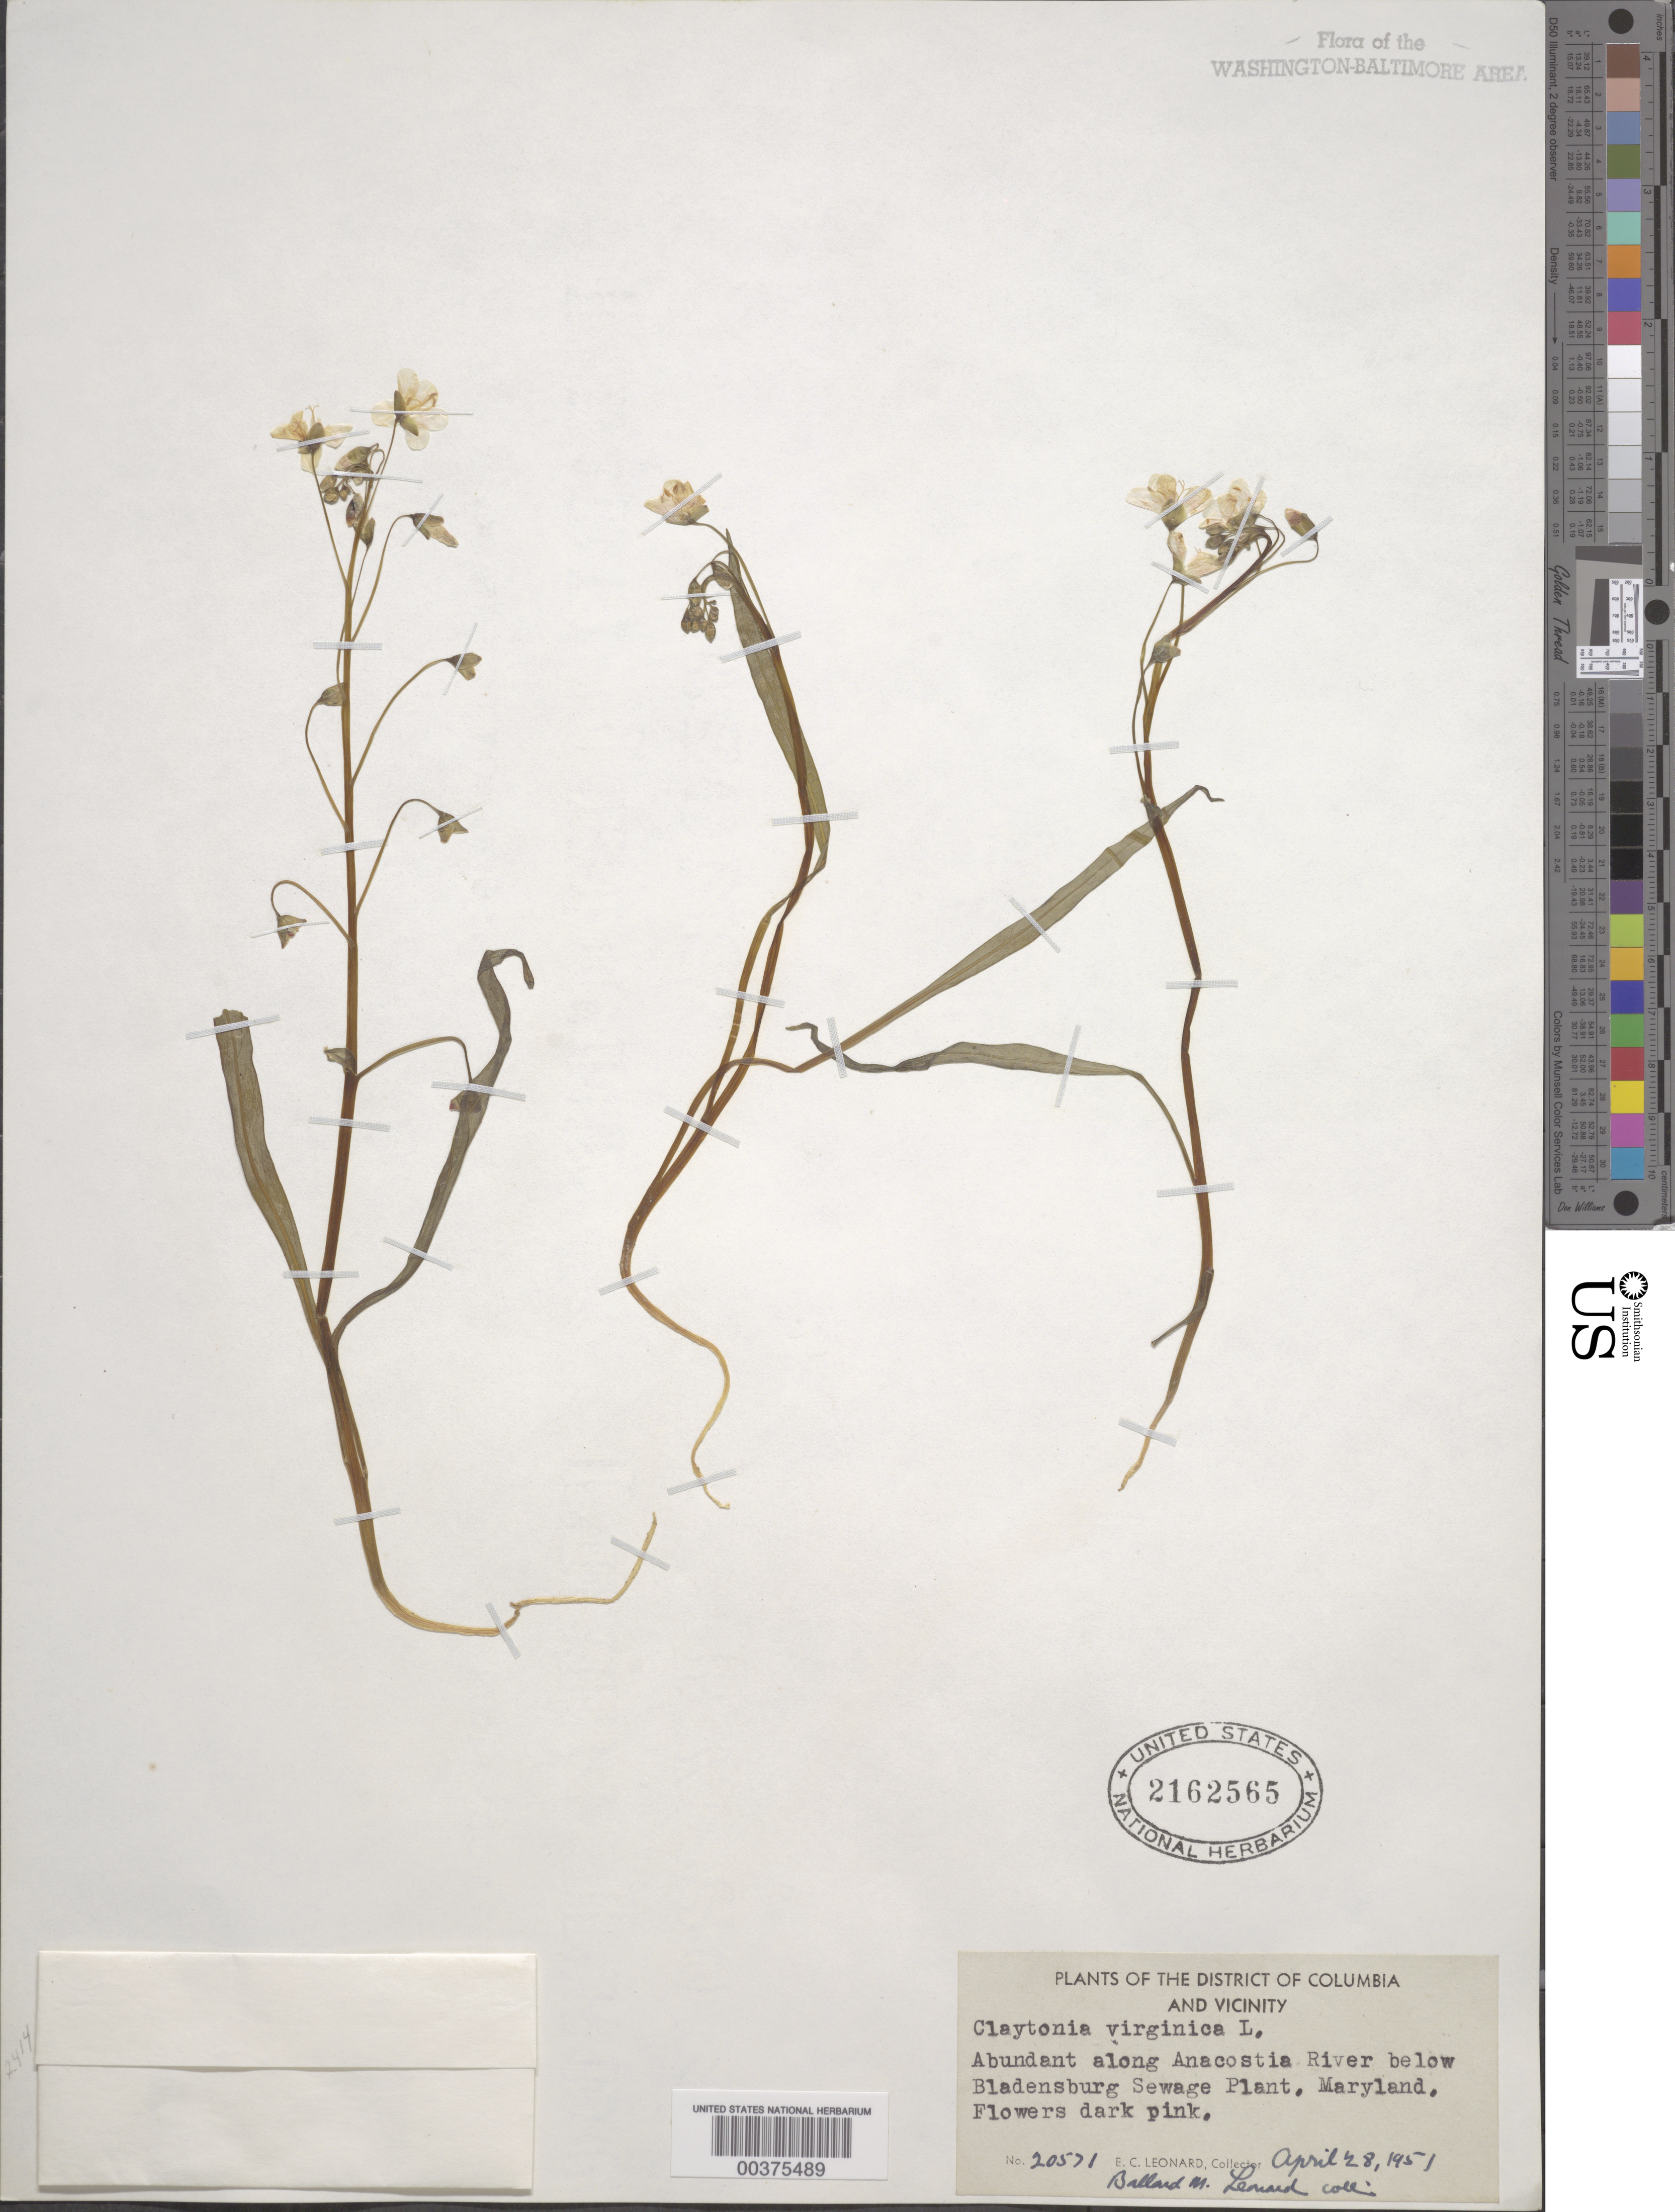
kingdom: Plantae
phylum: Tracheophyta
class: Magnoliopsida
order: Caryophyllales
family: Montiaceae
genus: Claytonia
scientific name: Claytonia virginica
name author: L.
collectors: B. M. Leonard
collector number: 20571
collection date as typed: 28 Apr 1951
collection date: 1951-04-28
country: United States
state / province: Maryland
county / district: Prince George's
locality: Anacostia River below Bladensburg Sewage Plant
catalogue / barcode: US 2162565